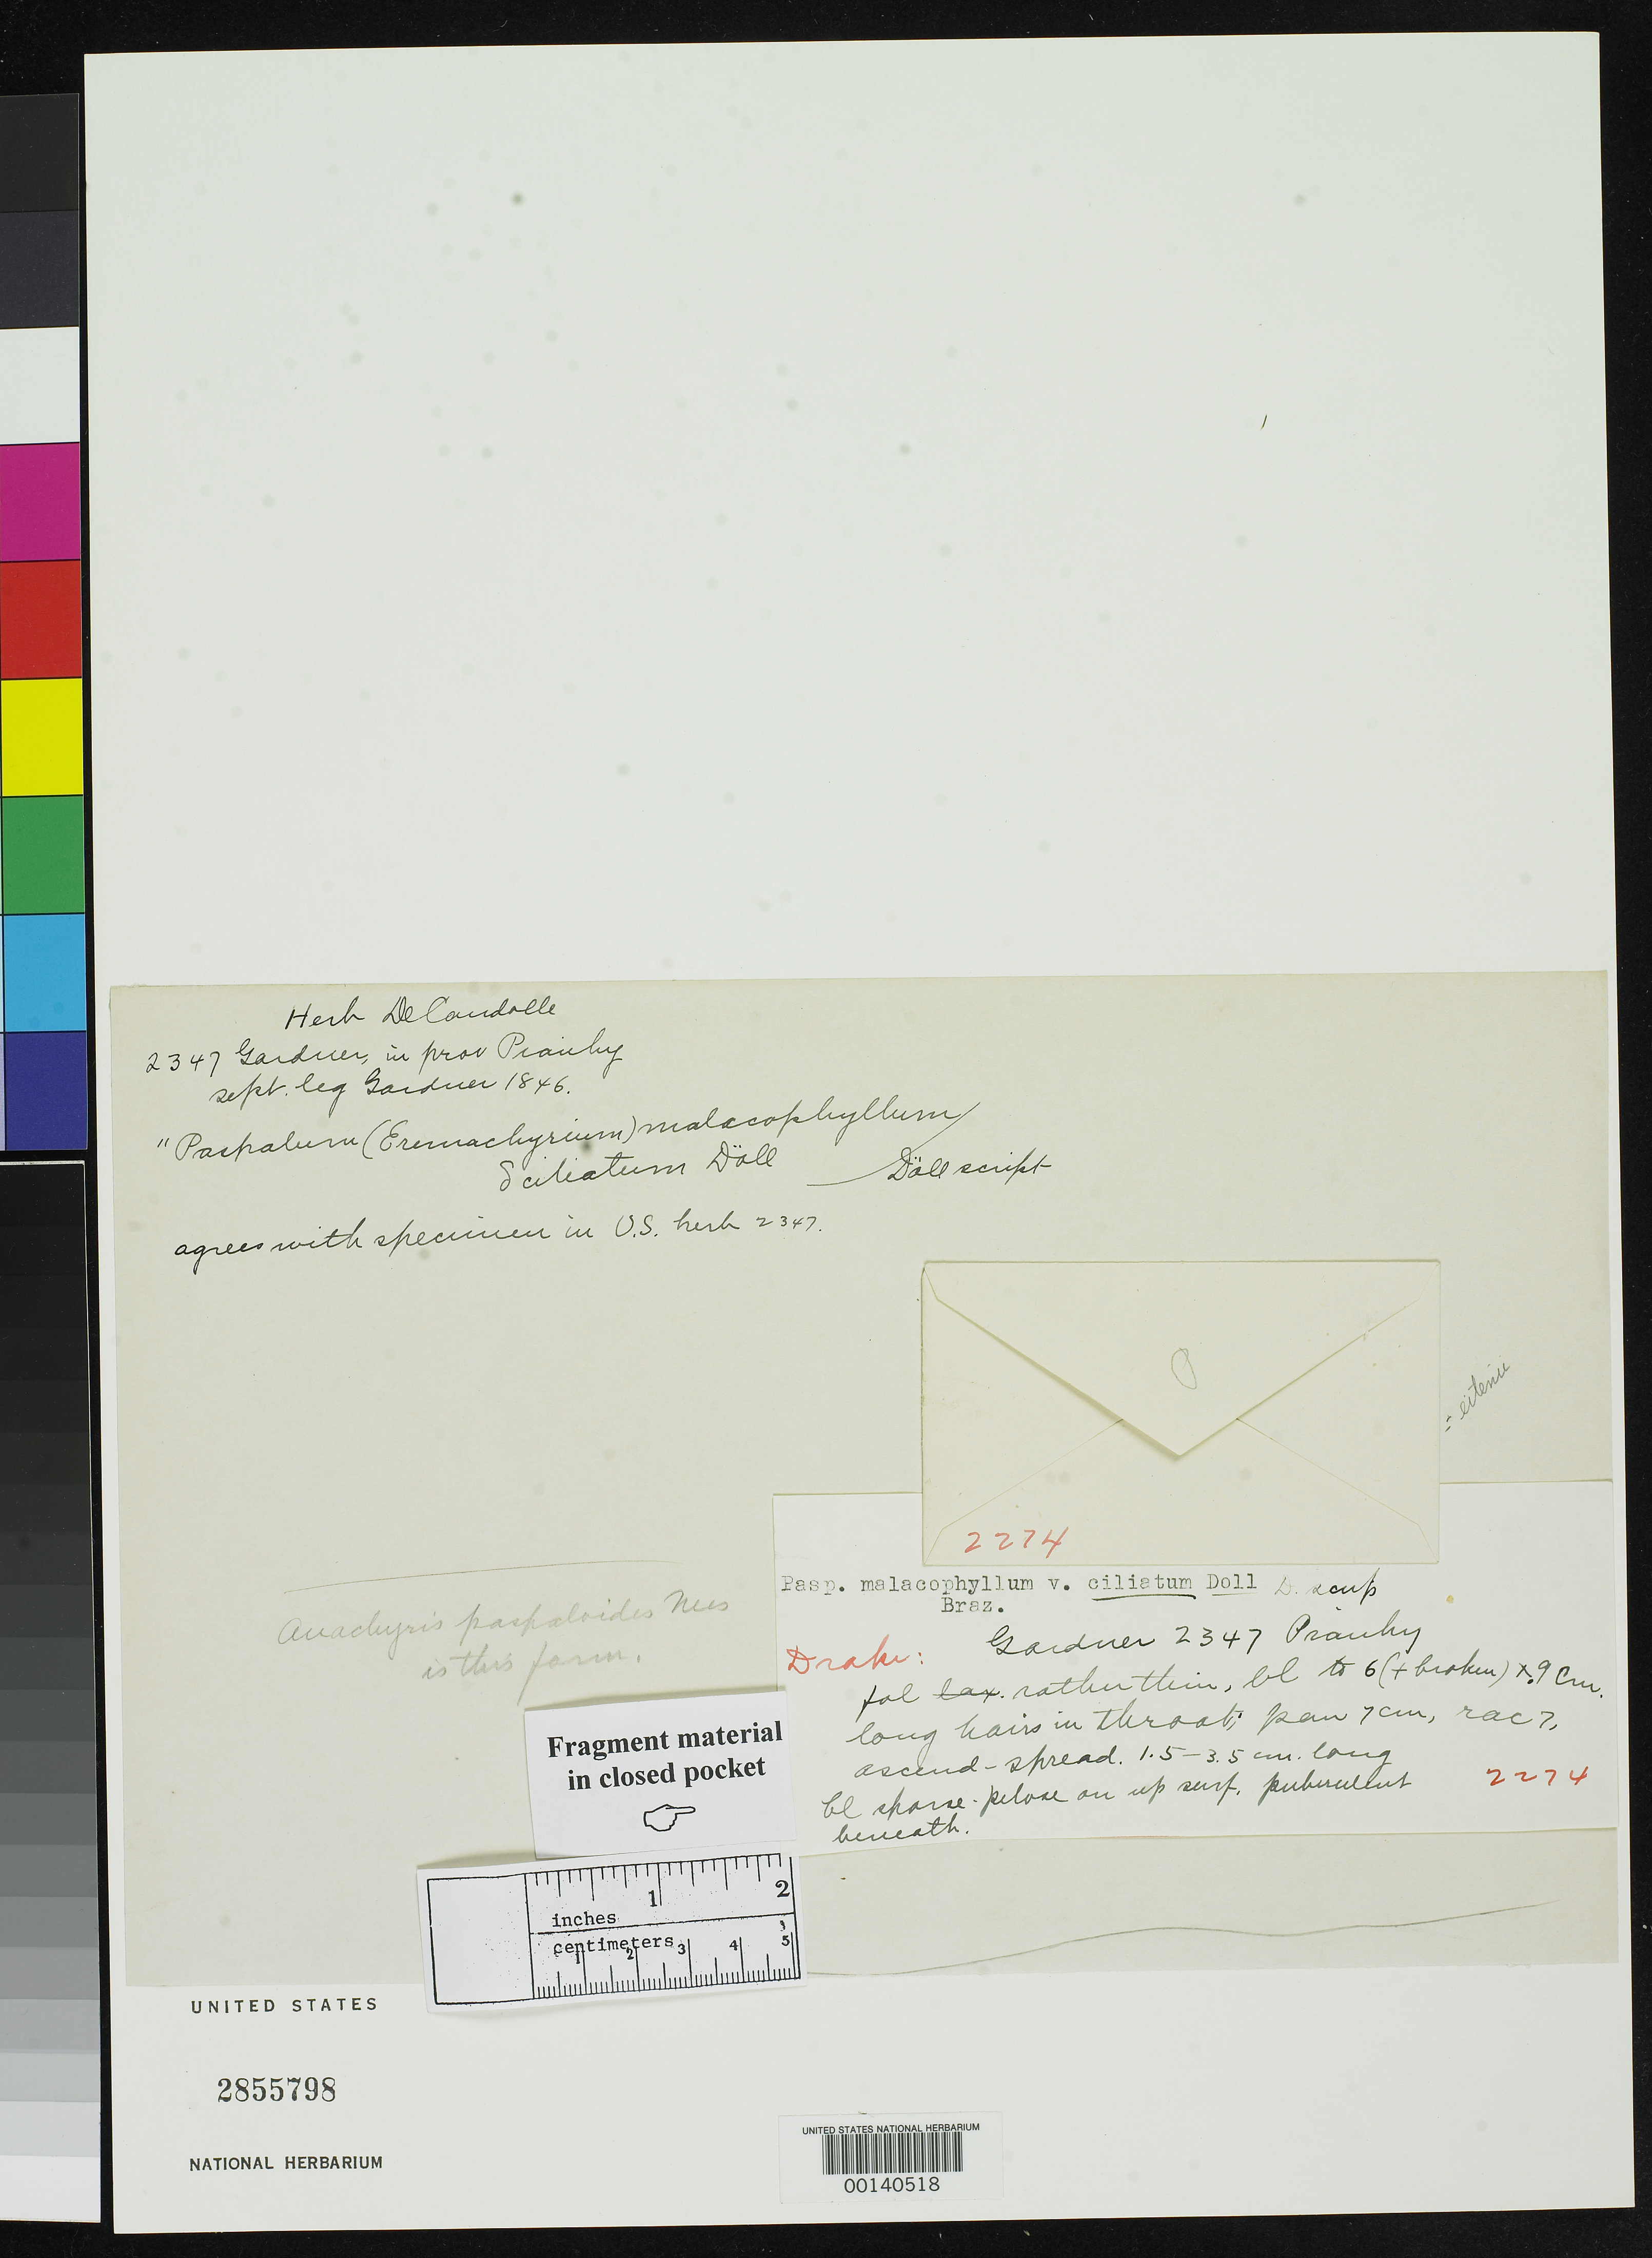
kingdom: Plantae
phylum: Tracheophyta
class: Liliopsida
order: Poales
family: Poaceae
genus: Paspalum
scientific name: Paspalum malacophyllum var. ciliatum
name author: Döll in Mart.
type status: Isolectotype Fragment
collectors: G. Gardner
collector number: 2347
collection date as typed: Sep 1846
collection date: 1846-09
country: Brazil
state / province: Piauí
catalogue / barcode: US 2855798